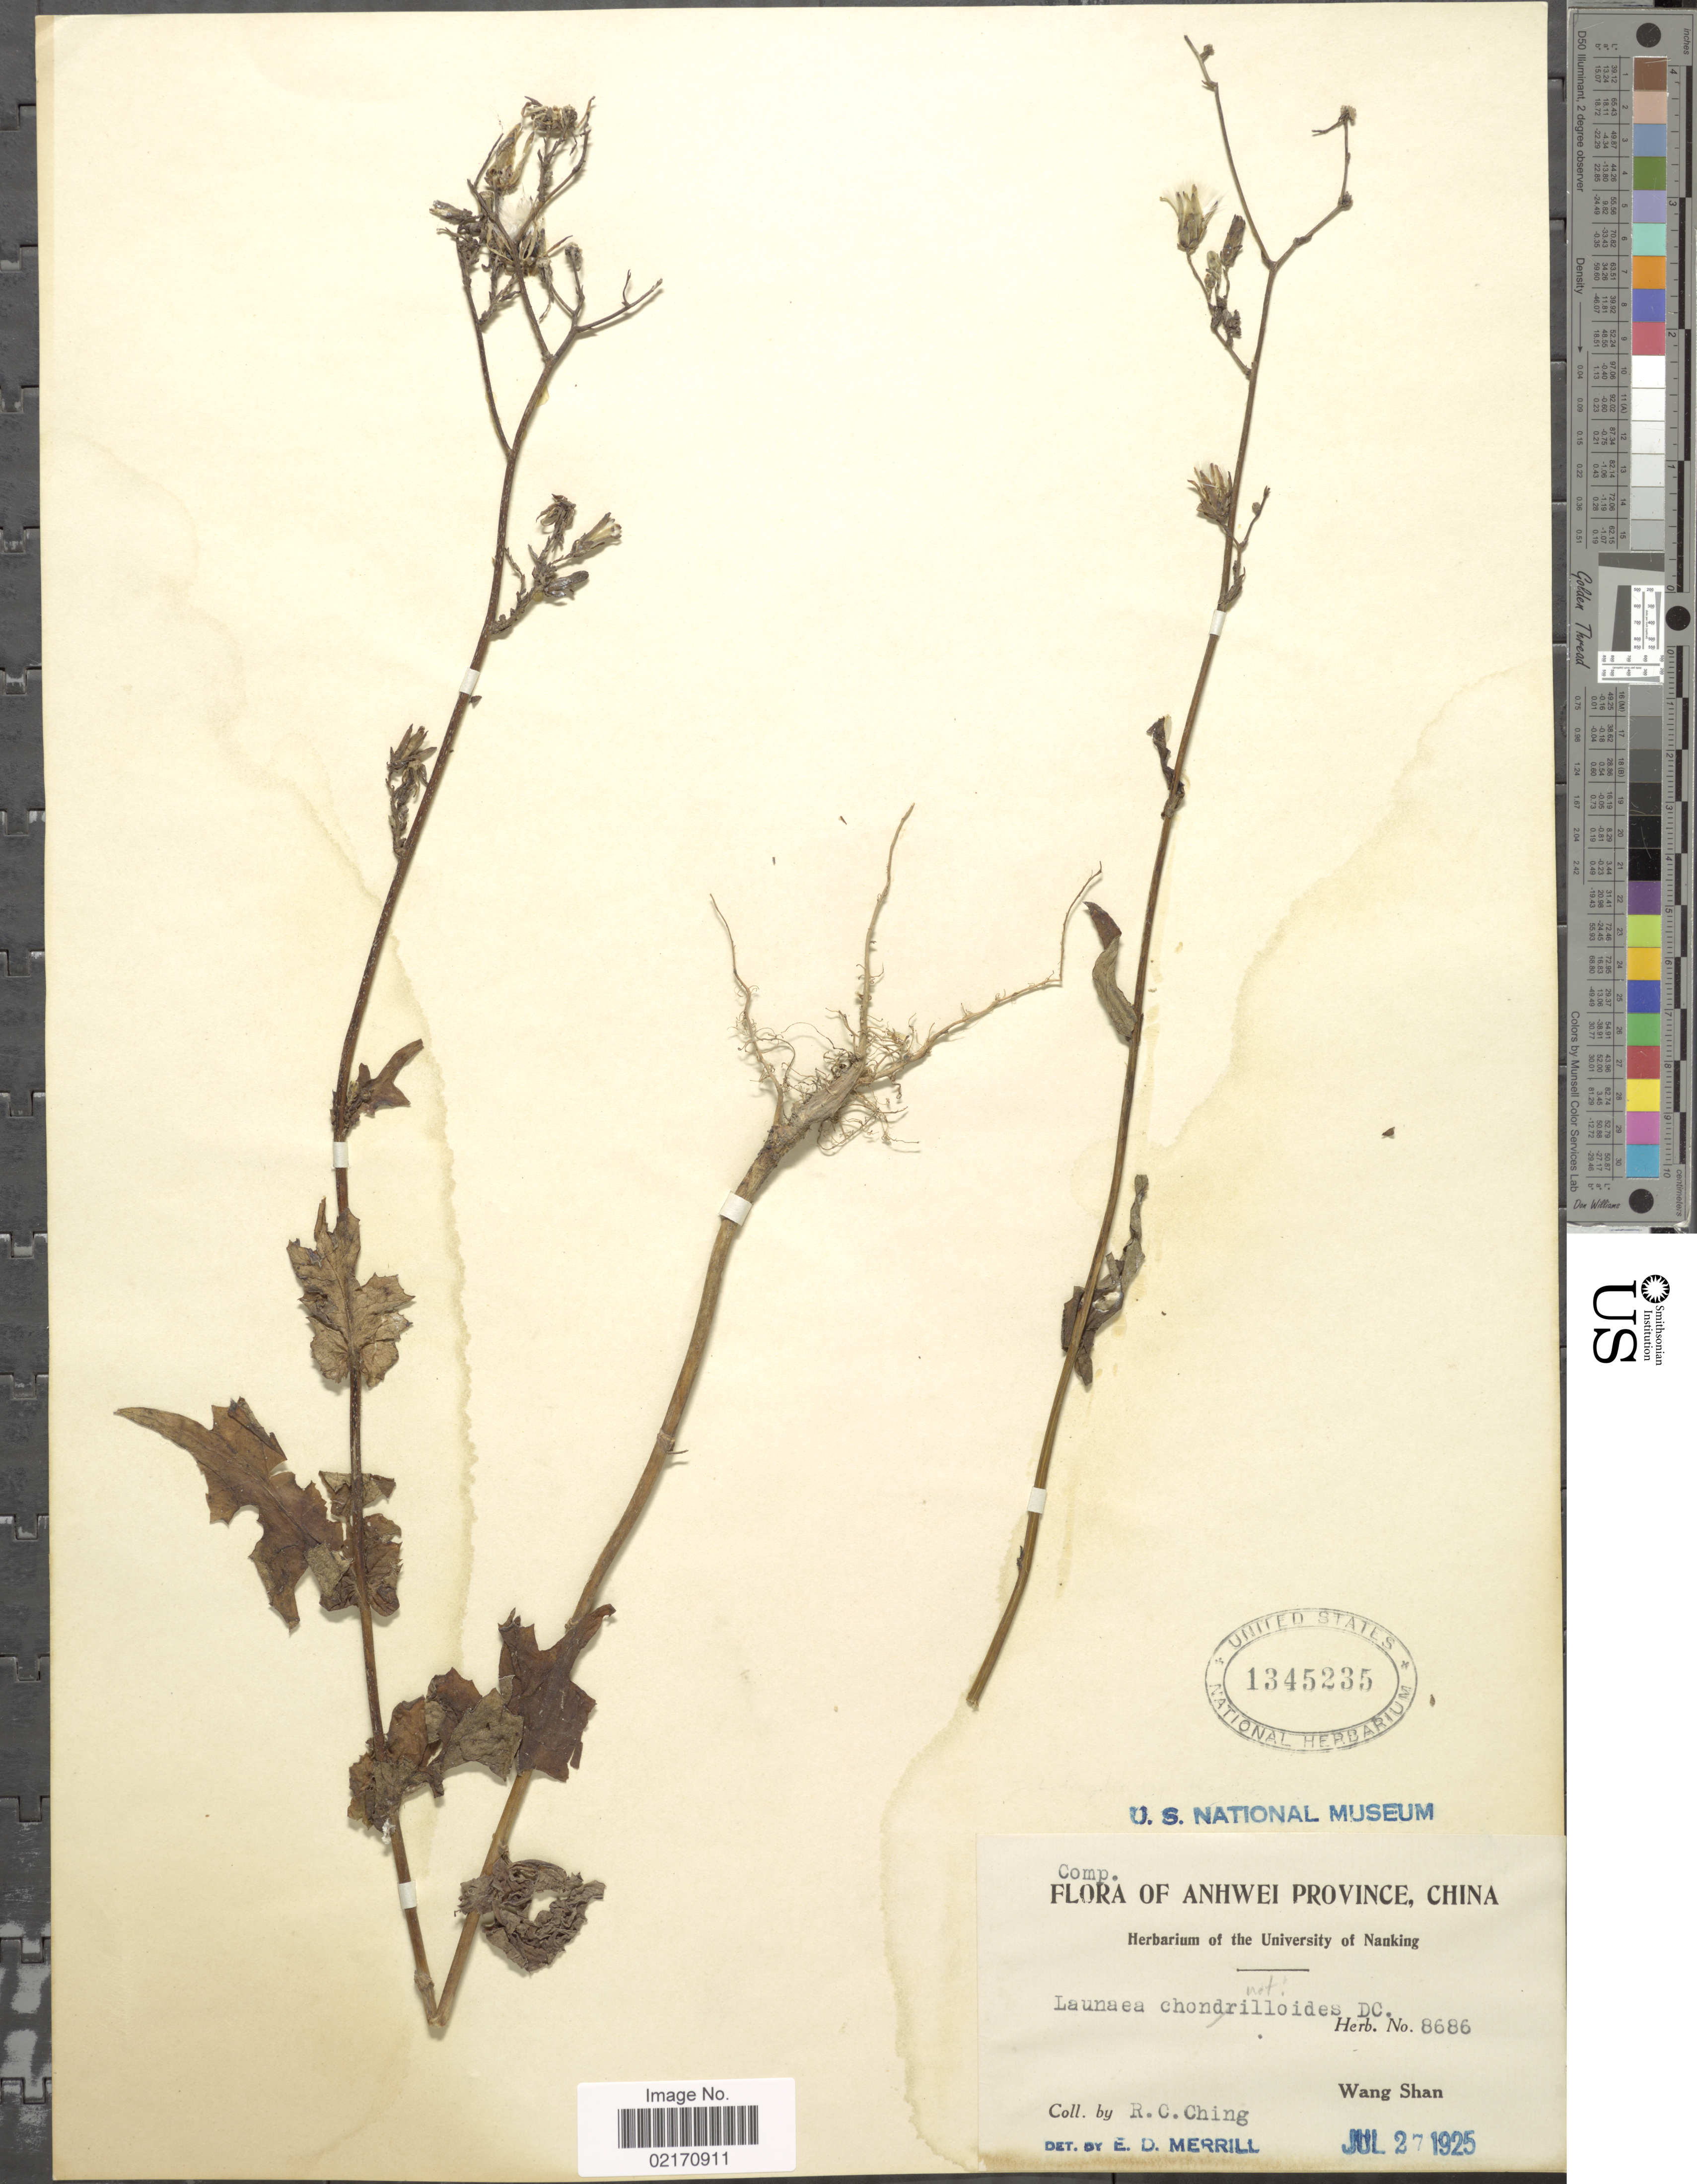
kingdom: Plantae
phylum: Tracheophyta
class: Magnoliopsida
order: Asterales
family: Asteraceae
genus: Launaea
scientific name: Launaea sp.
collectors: R. C. Ching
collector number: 8686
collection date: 1925-07-27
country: China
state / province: Anhui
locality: Anhwei Province, Wang Shan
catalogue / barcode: US 1345235